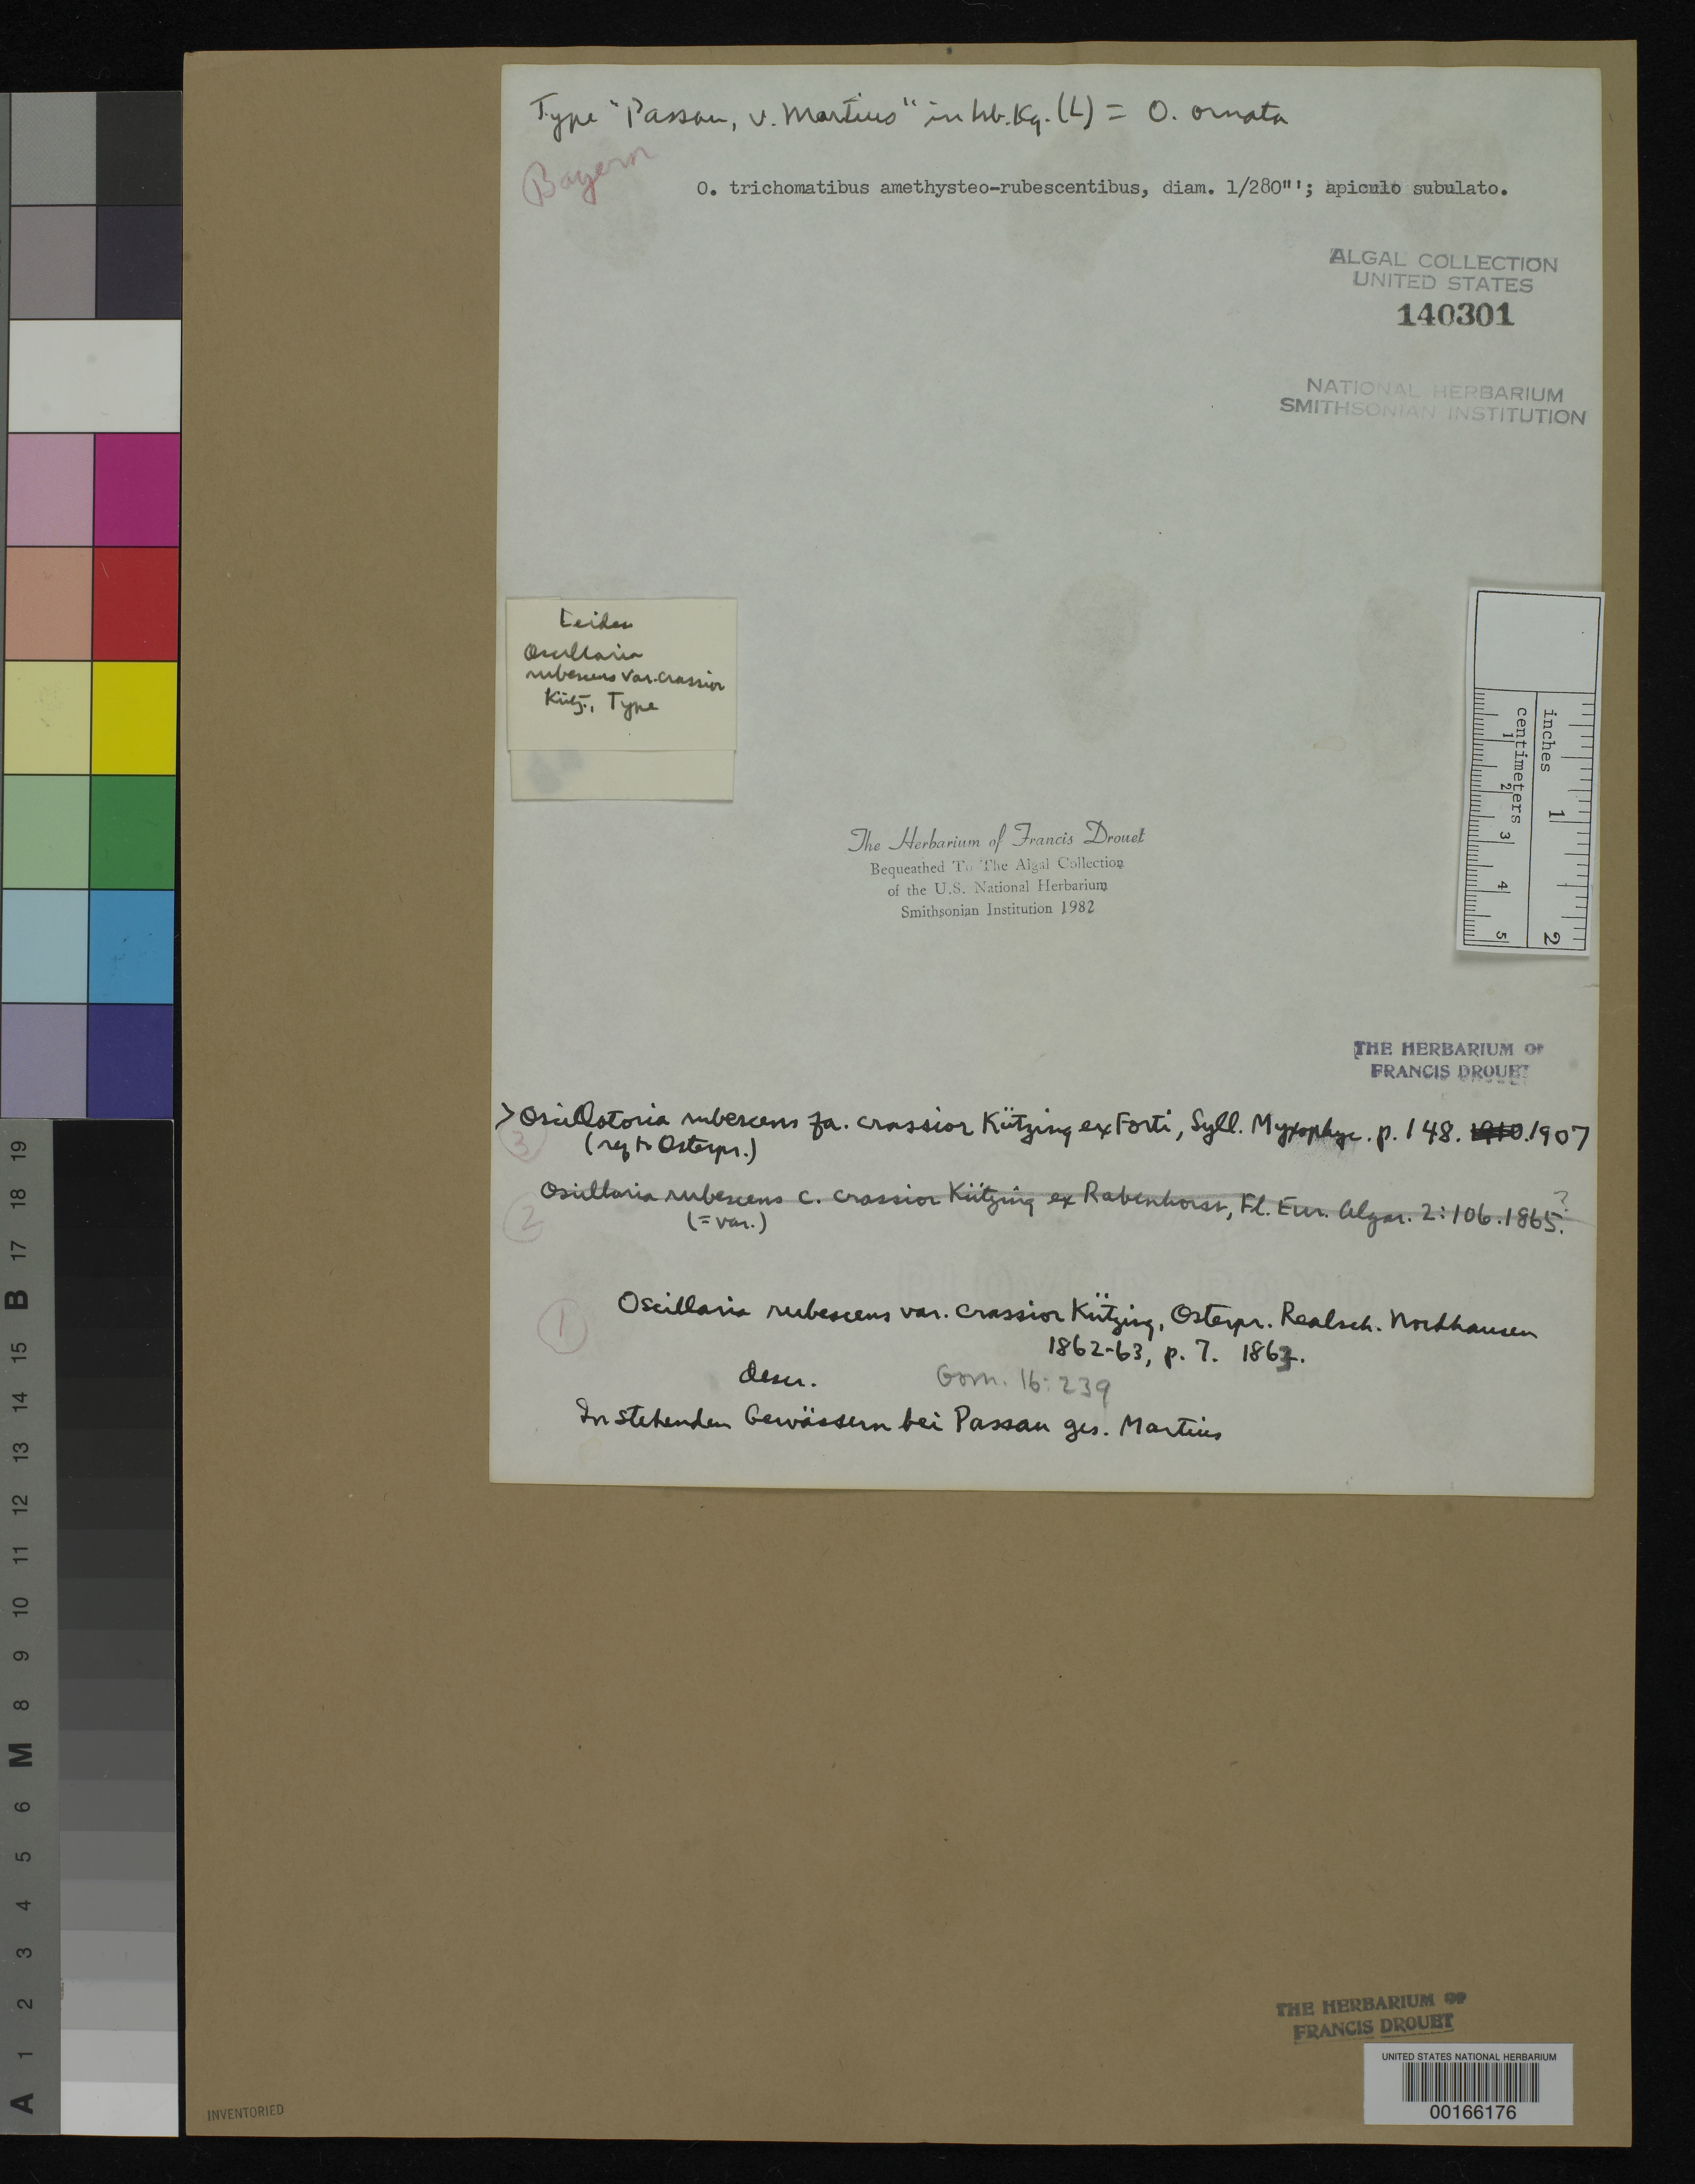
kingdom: Bacteria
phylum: Cyanobacteria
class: Cyanobacteriia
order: Cyanobacteriales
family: Oscillatoriaceae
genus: Oscillatoria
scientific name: Oscillatoria rubescens var. crassior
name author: Kütz.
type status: Isotype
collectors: C. F. Martius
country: Germany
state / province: Bayern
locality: Passau.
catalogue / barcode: US 140301